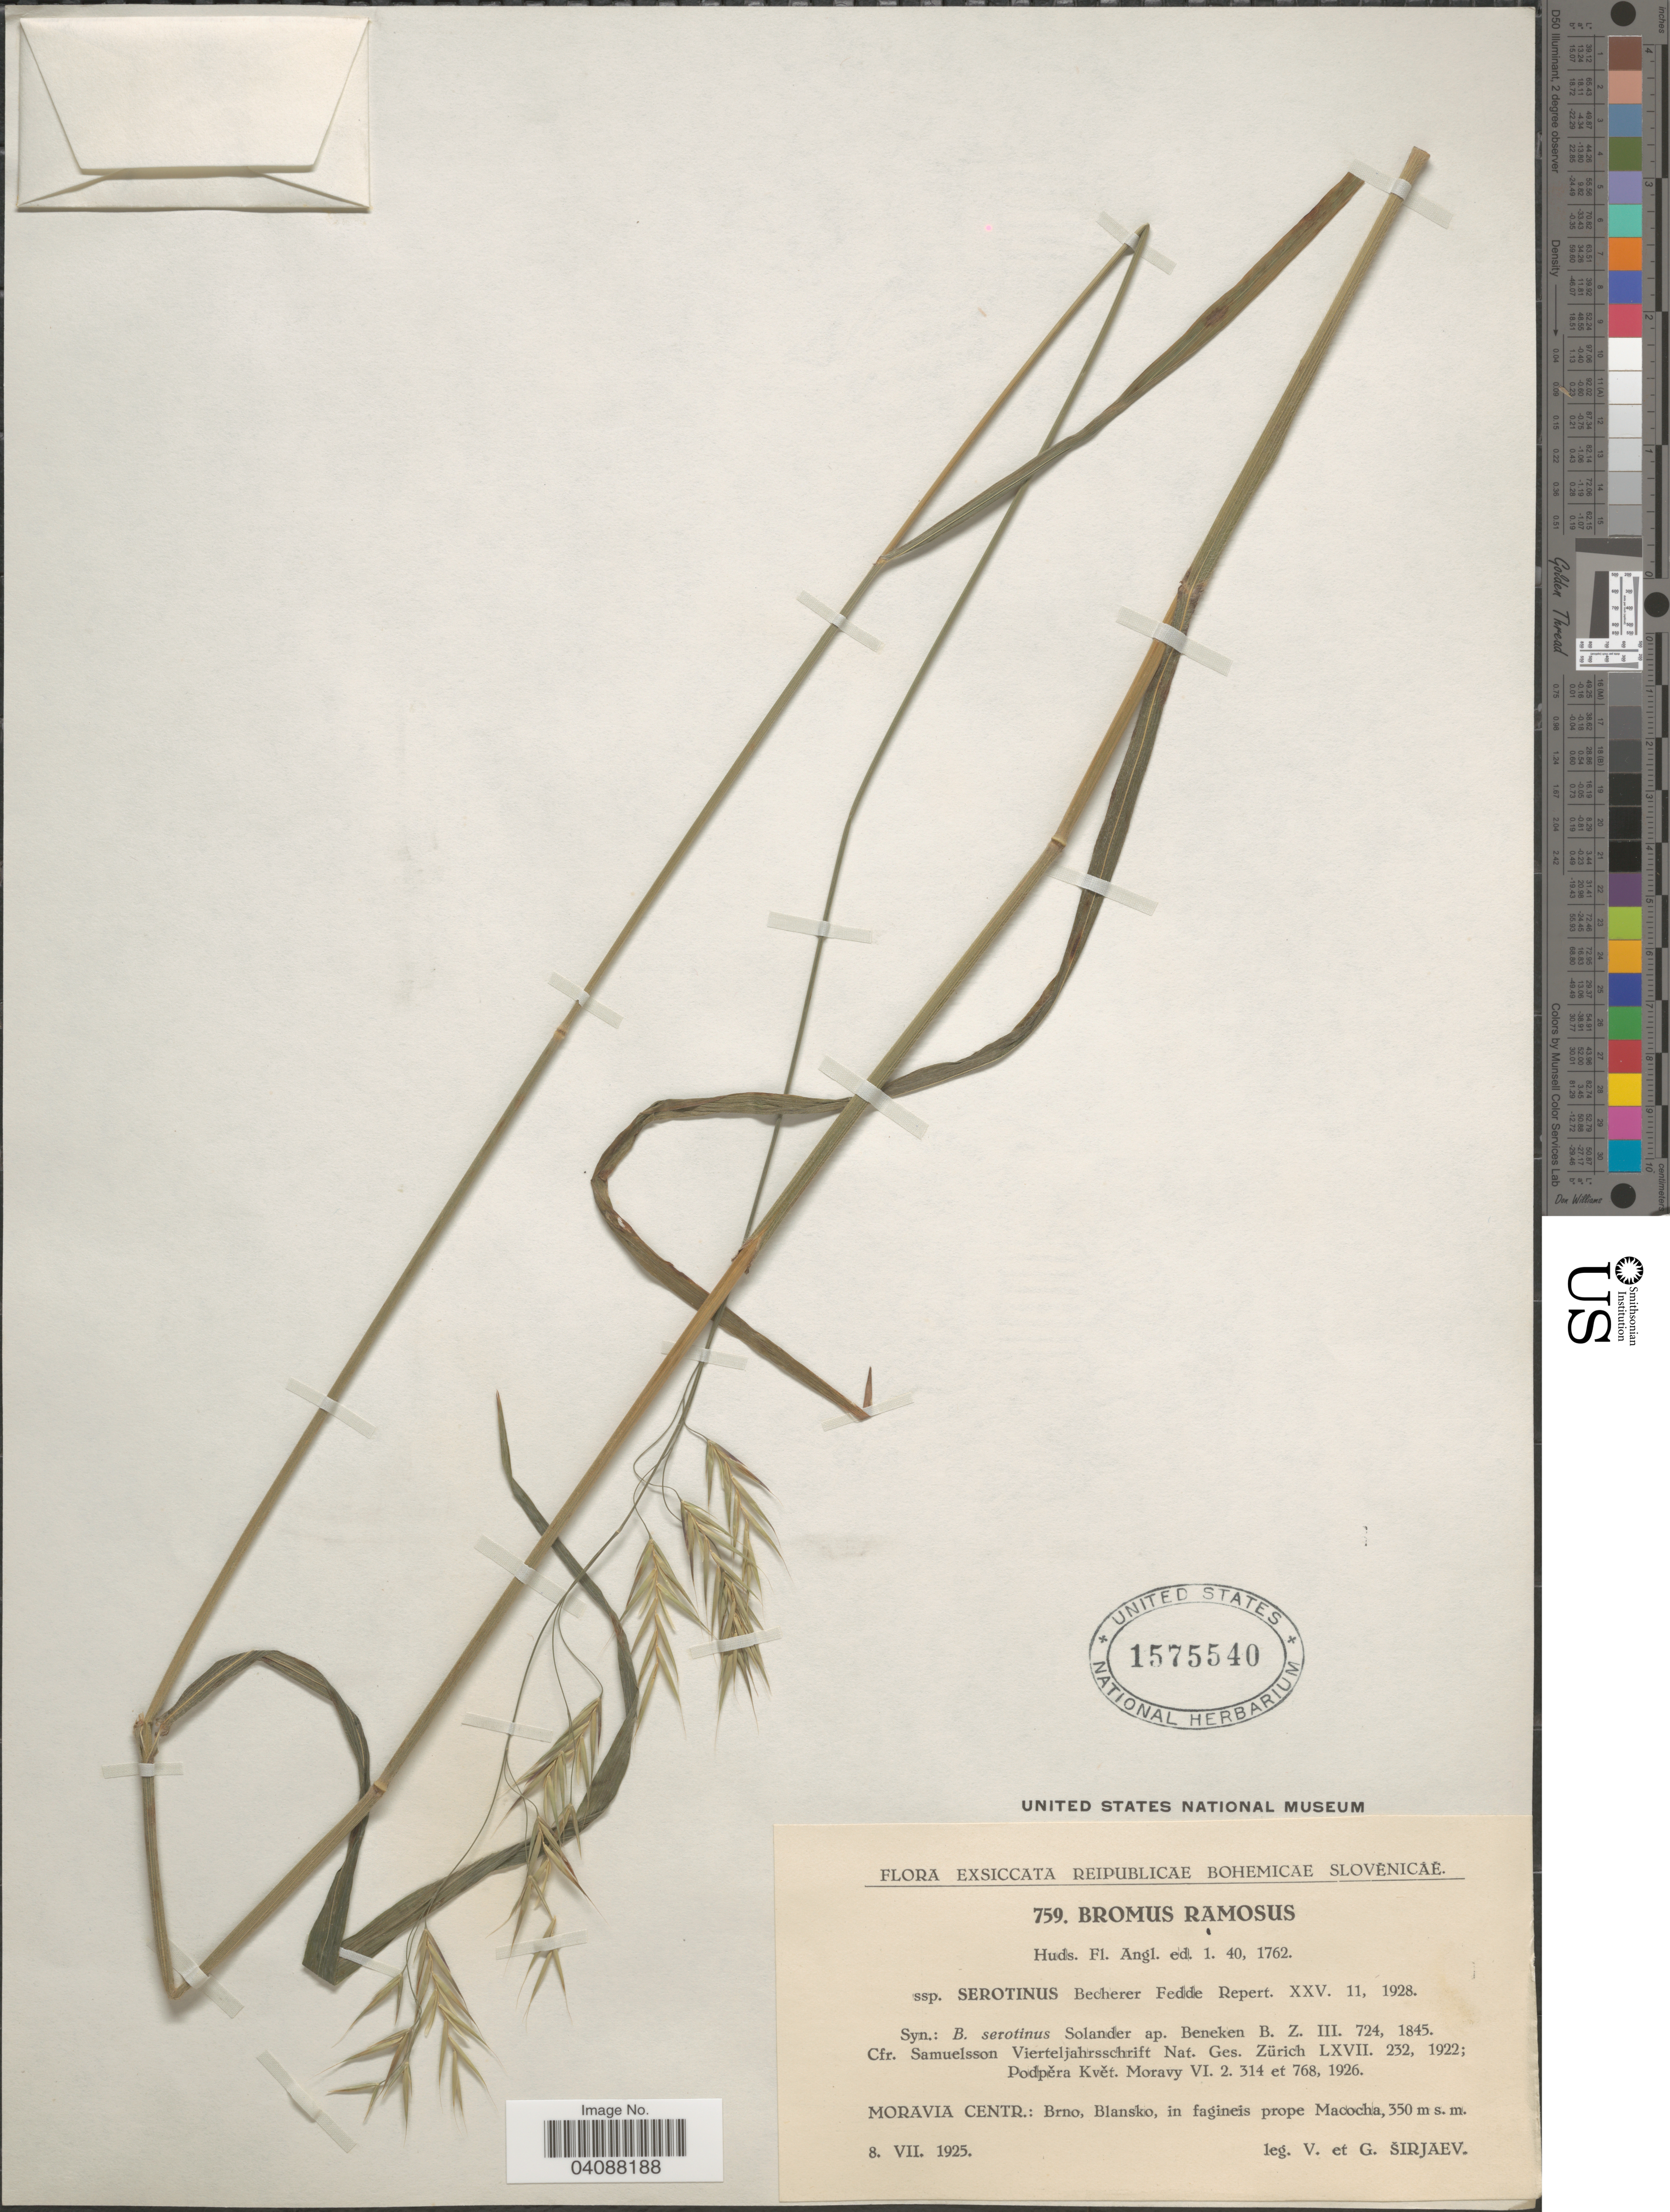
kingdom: Plantae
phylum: Tracheophyta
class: Liliopsida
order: Poales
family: Poaceae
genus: Bromus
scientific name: Bromus ramosus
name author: Huds.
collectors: V. Sirjaev & G. Sirjaev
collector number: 759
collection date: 1925-07-08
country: Czechia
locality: Moravia Centr.: Brno, Blansko, in fagineis prope Macocha.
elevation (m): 350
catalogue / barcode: US 1575540